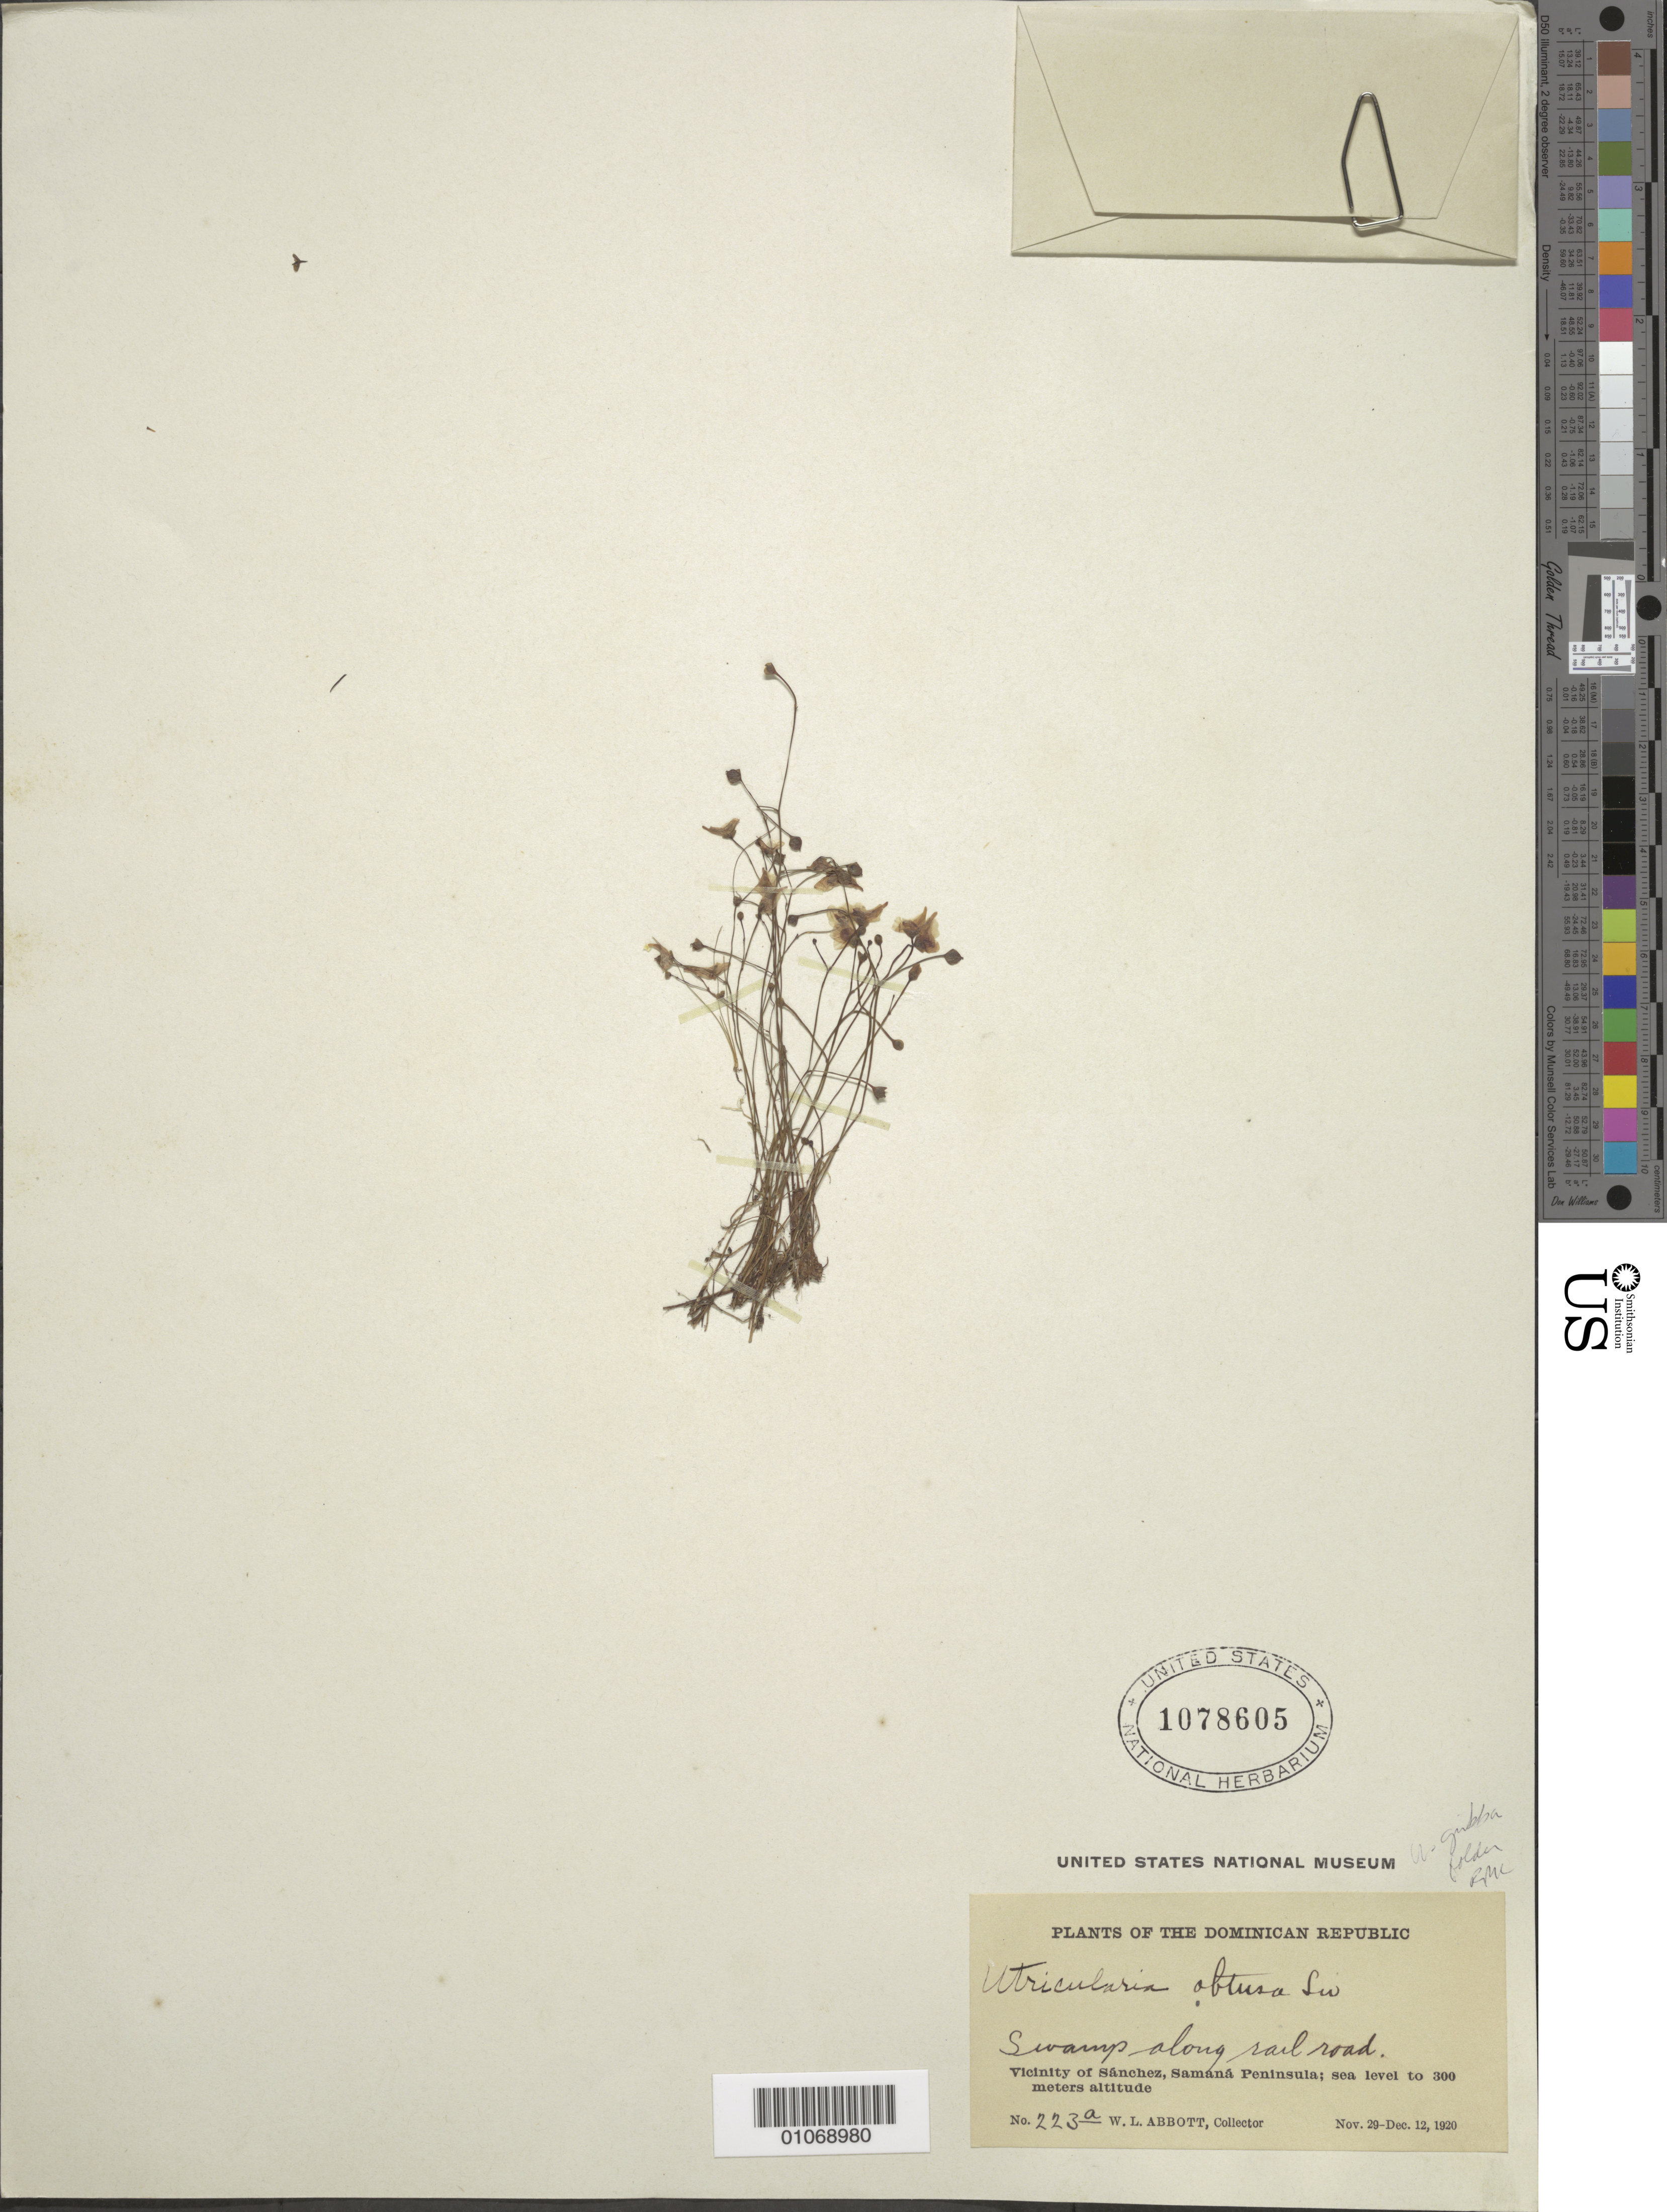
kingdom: Plantae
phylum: Tracheophyta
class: Magnoliopsida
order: Lamiales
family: Lentibulariaceae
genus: Utricularia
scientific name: Utricularia gibba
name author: L.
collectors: W. L. Abbott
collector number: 223a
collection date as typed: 29 Nov 1920 to 12 Dec 1920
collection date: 1920-11-29/1920-12-12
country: Dominican Republic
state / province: Samaná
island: Hispaniola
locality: Vicinity of Sanchez. Swamp along railroad.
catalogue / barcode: US 1078605